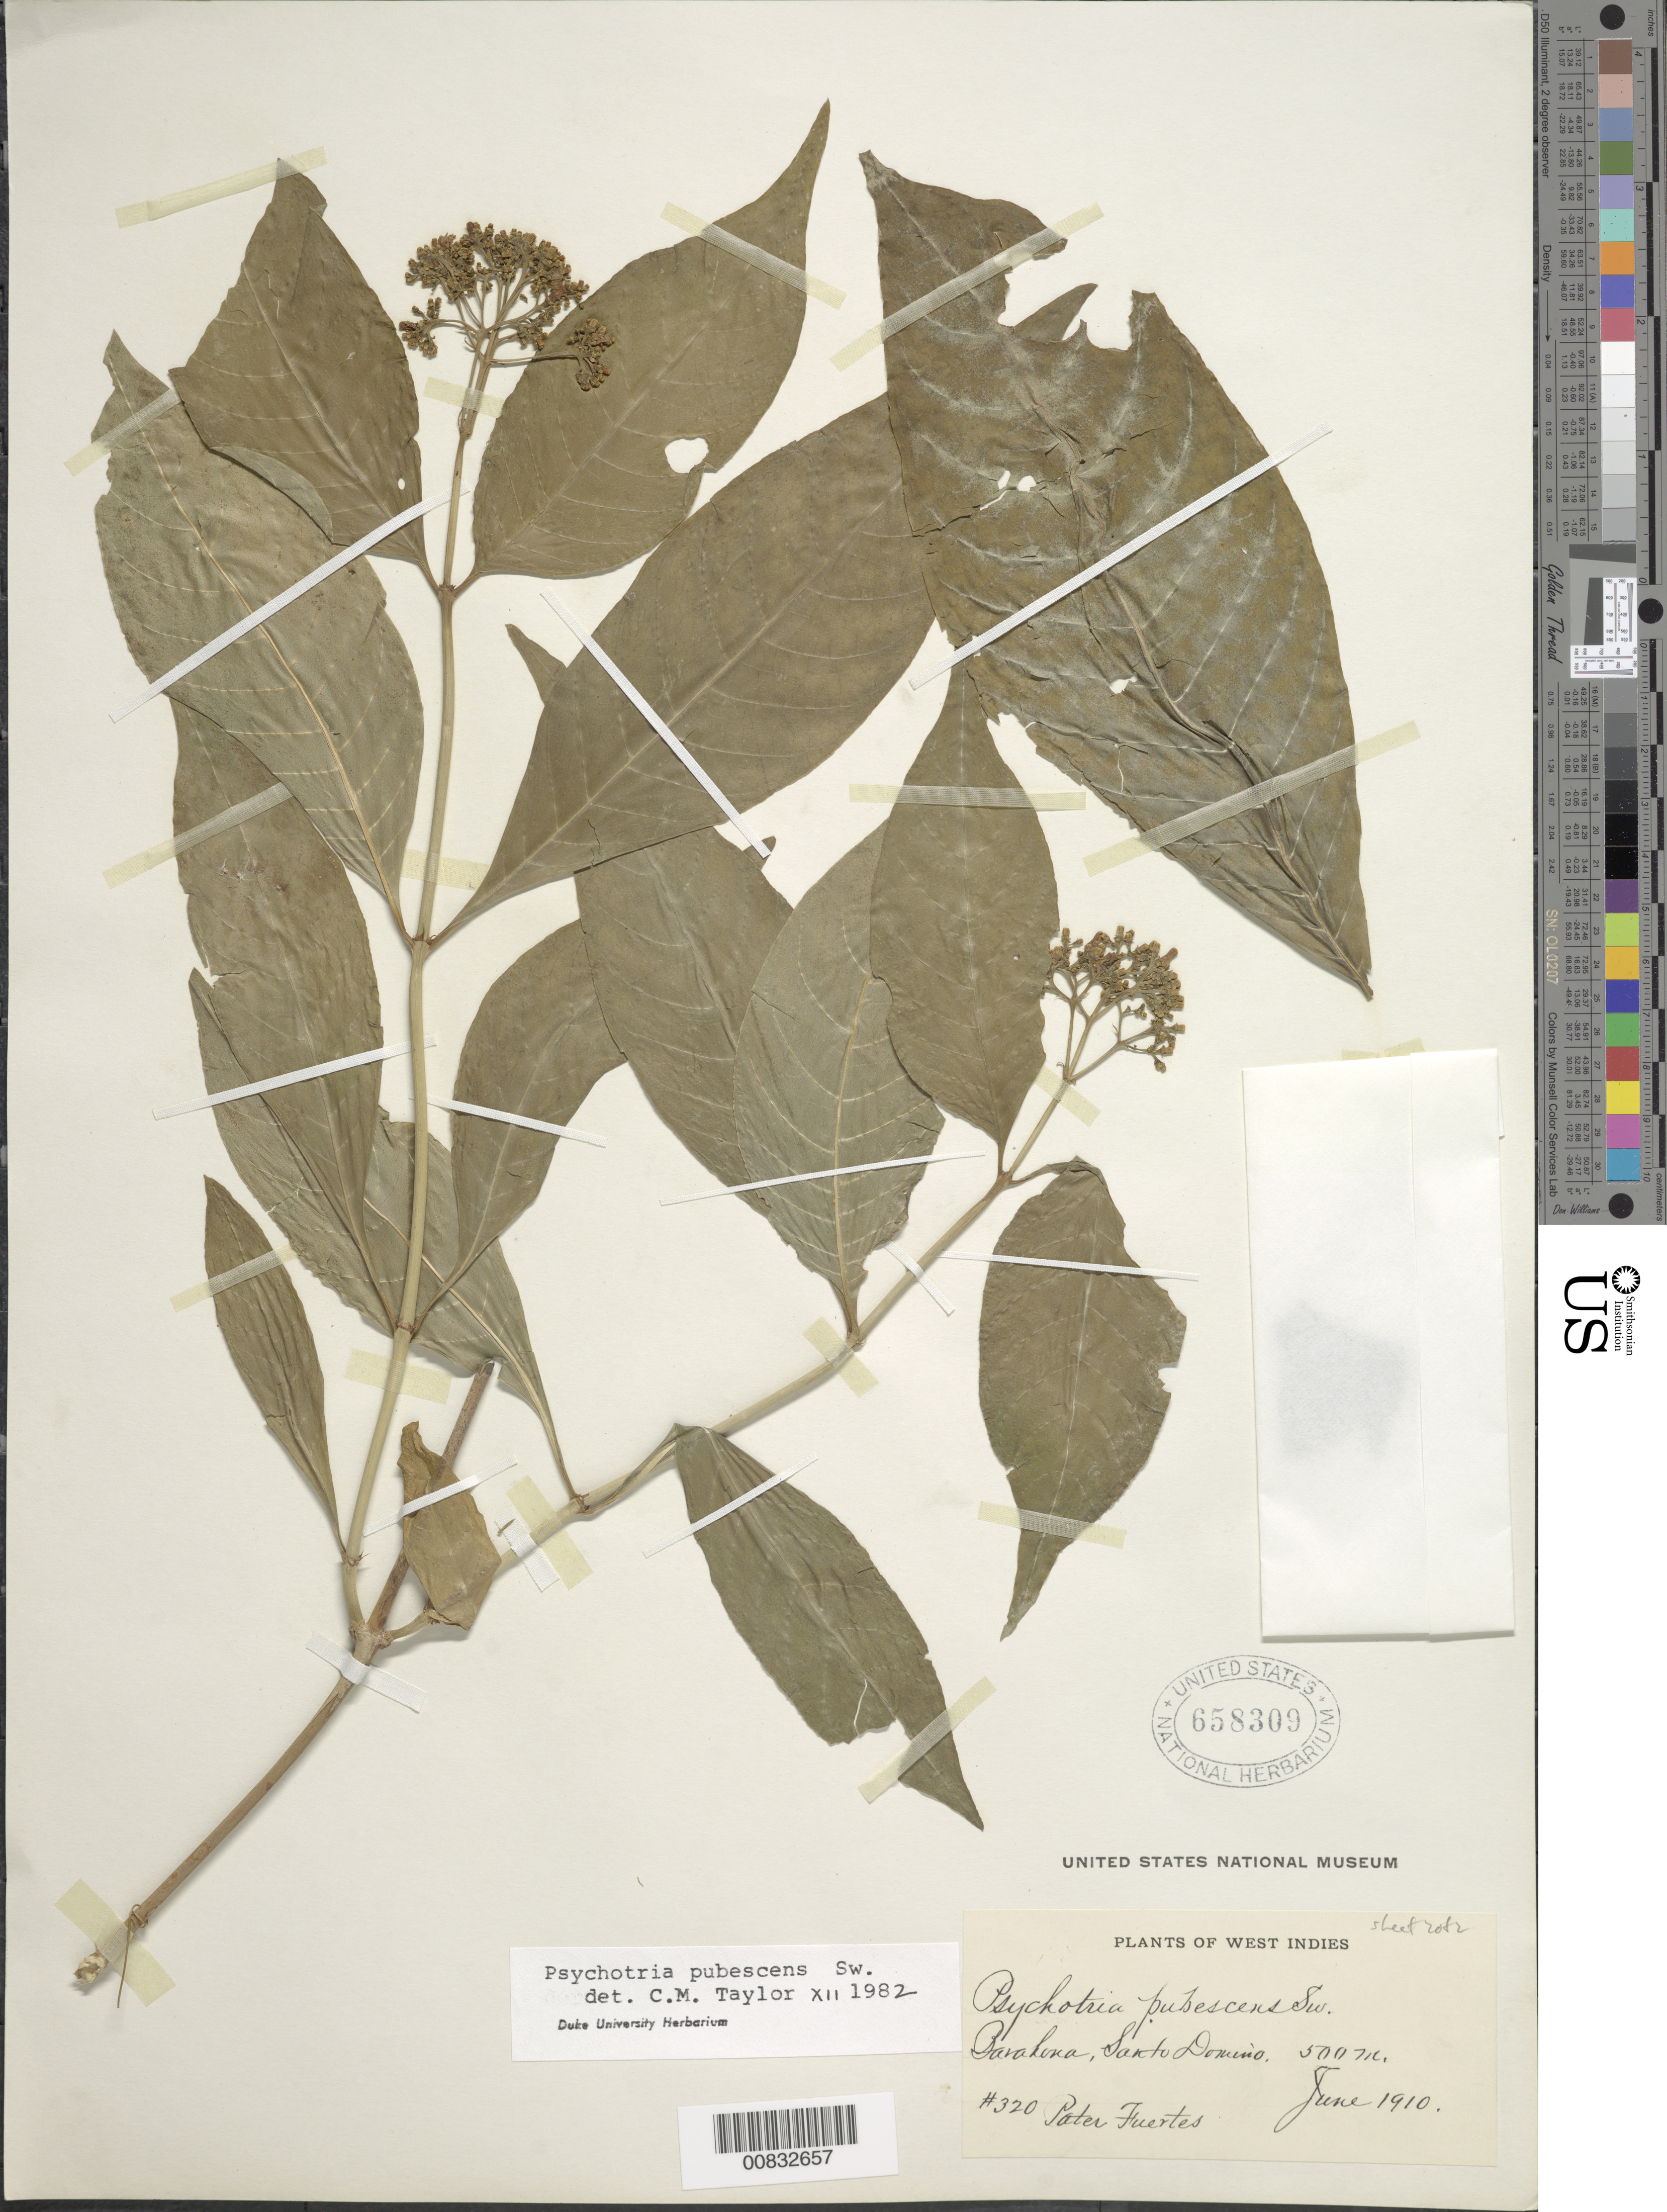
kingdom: Plantae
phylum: Tracheophyta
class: Magnoliopsida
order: Gentianales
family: Rubiaceae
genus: Psychotria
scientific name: Psychotria pubescens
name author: Sw.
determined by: Taylor, Charlotte M.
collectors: M. D. Fuertes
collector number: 320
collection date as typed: Jun 1910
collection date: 1910-06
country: Dominican Republic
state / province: Barahona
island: Hispaniola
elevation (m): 500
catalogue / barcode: US 658309